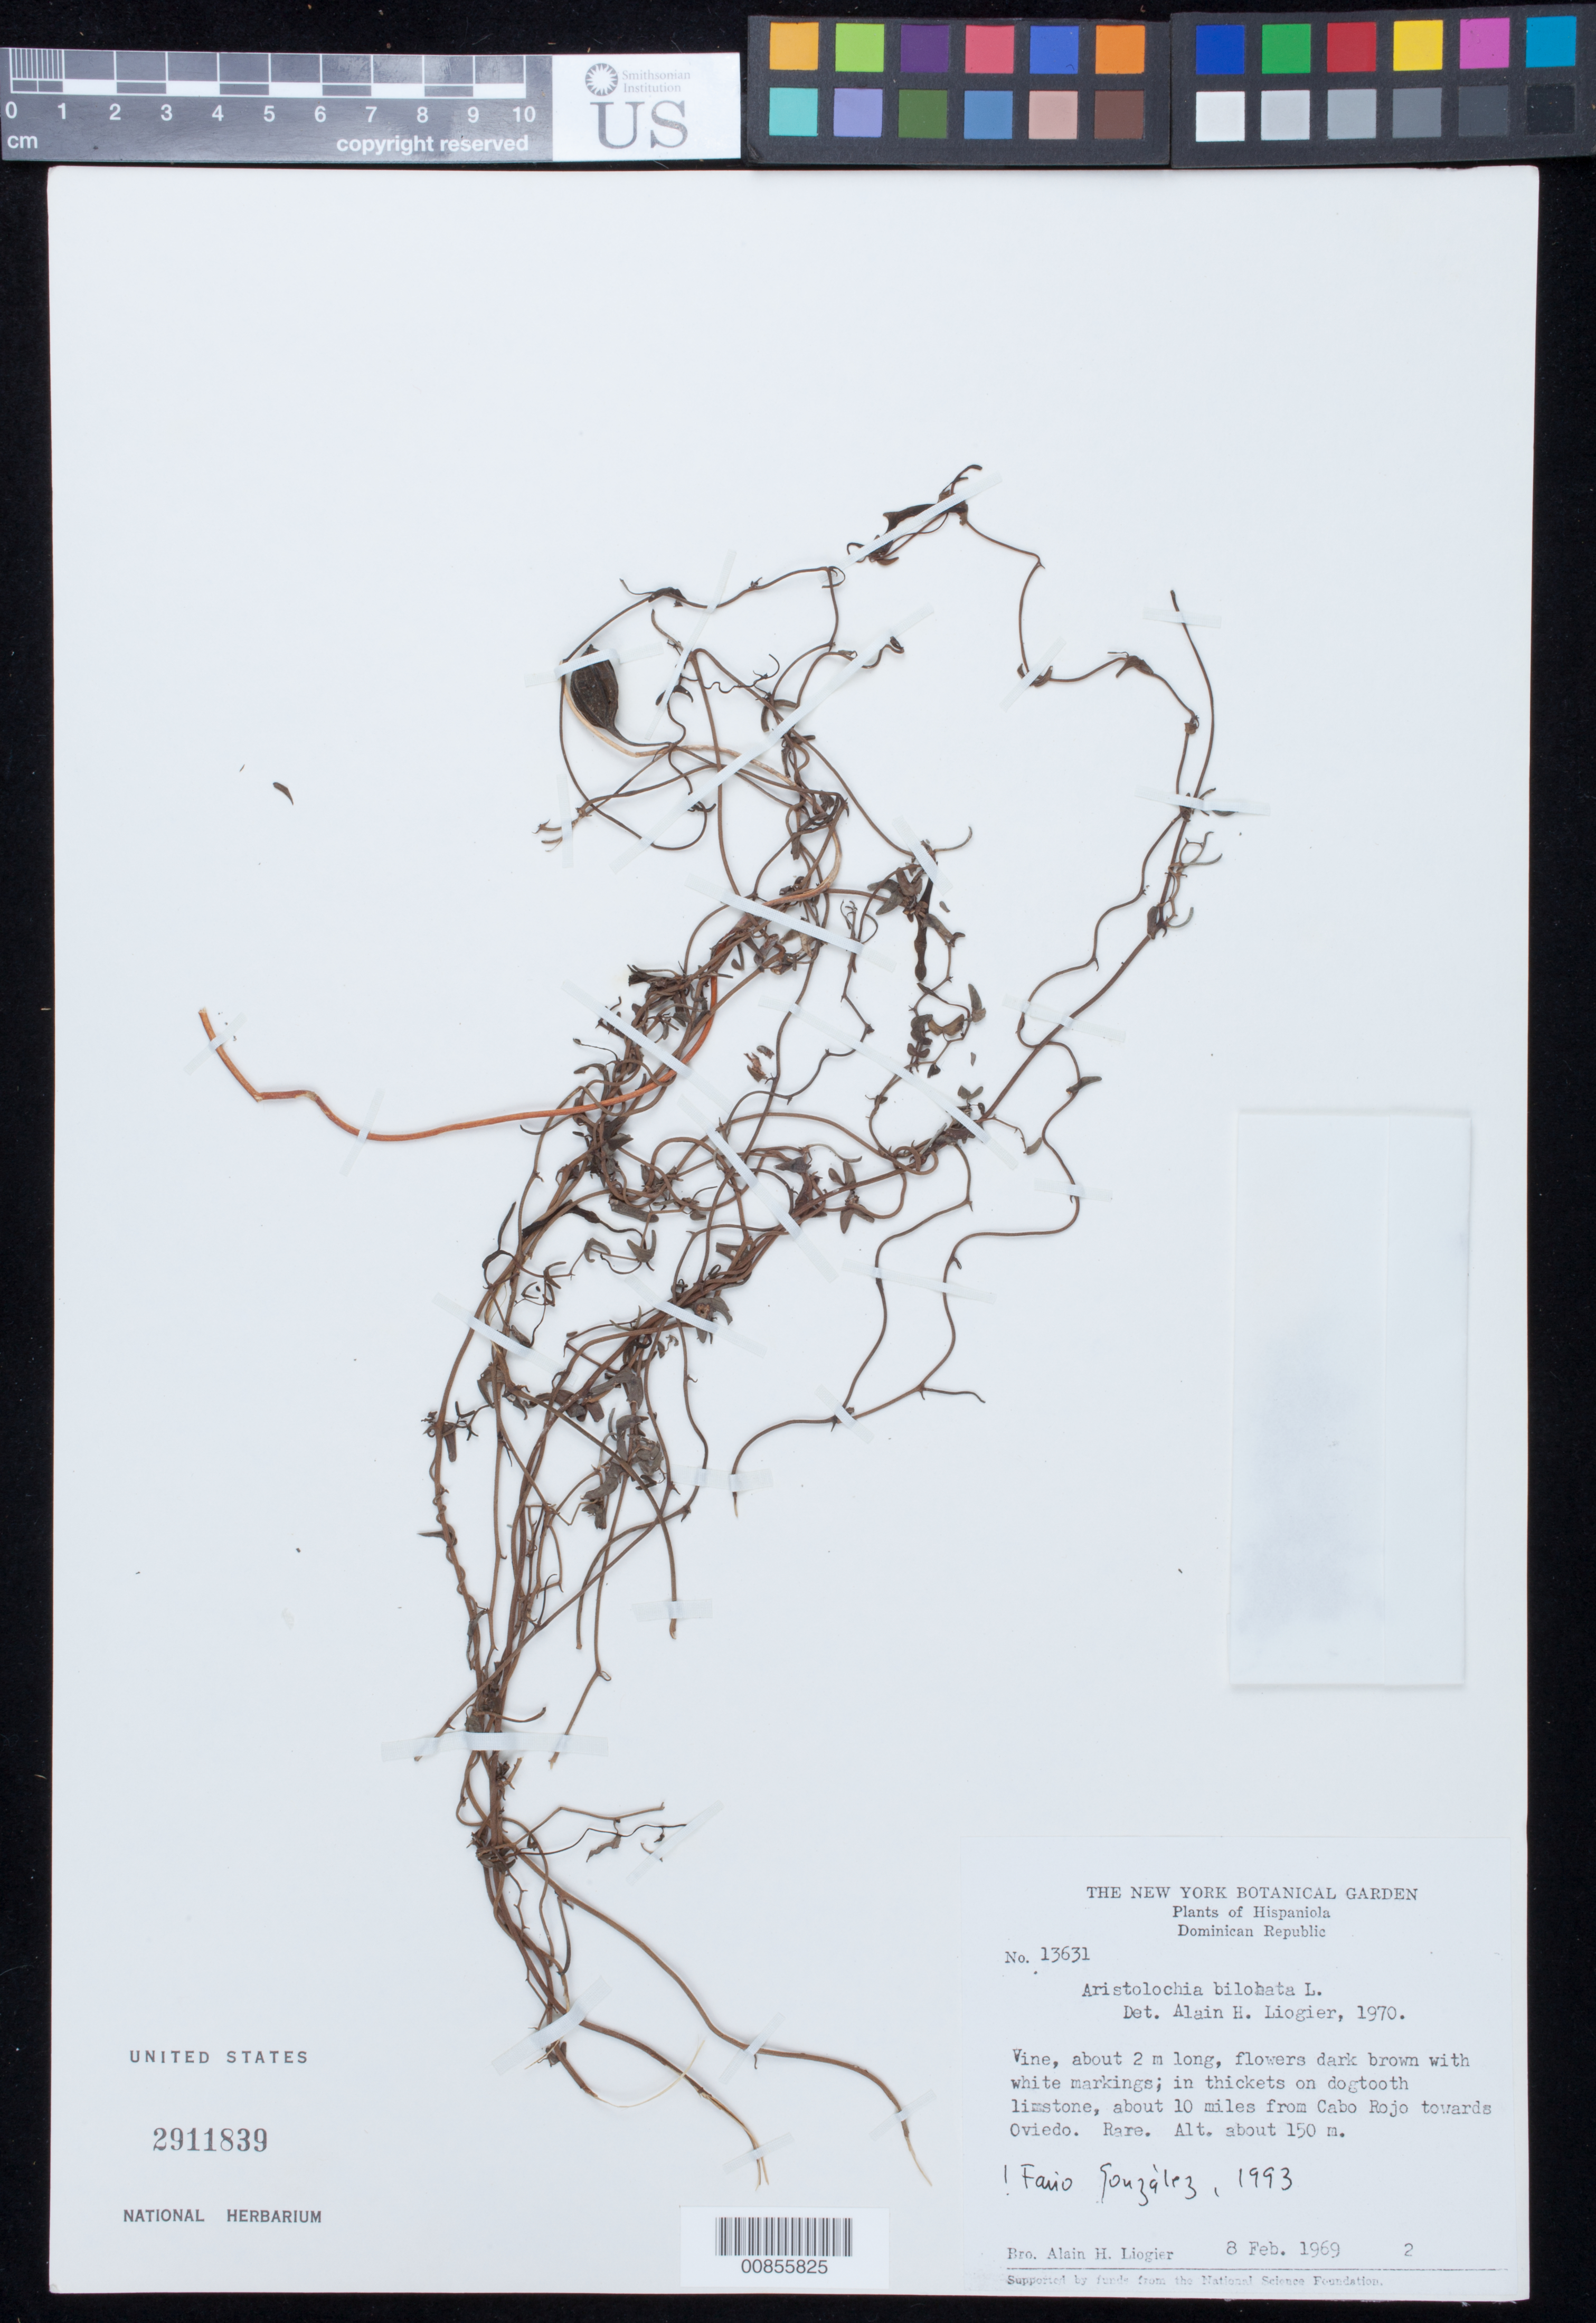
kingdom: Plantae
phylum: Tracheophyta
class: Magnoliopsida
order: Piperales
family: Aristolochiaceae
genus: Aristolochia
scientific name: Aristolochia bonettiana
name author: Elad.Fernández & G.A. Romero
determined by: Romero González, G. A.; Ferreras, Irina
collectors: A. H. Liogier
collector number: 13631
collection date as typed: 08 Feb 1969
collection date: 1969-02-08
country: Dominican Republic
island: Hispaniola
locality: About 10 miles from Cabo Rojo towards Oviedo.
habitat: In thickets on dogtooth limestone.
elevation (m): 150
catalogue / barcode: US 2911839